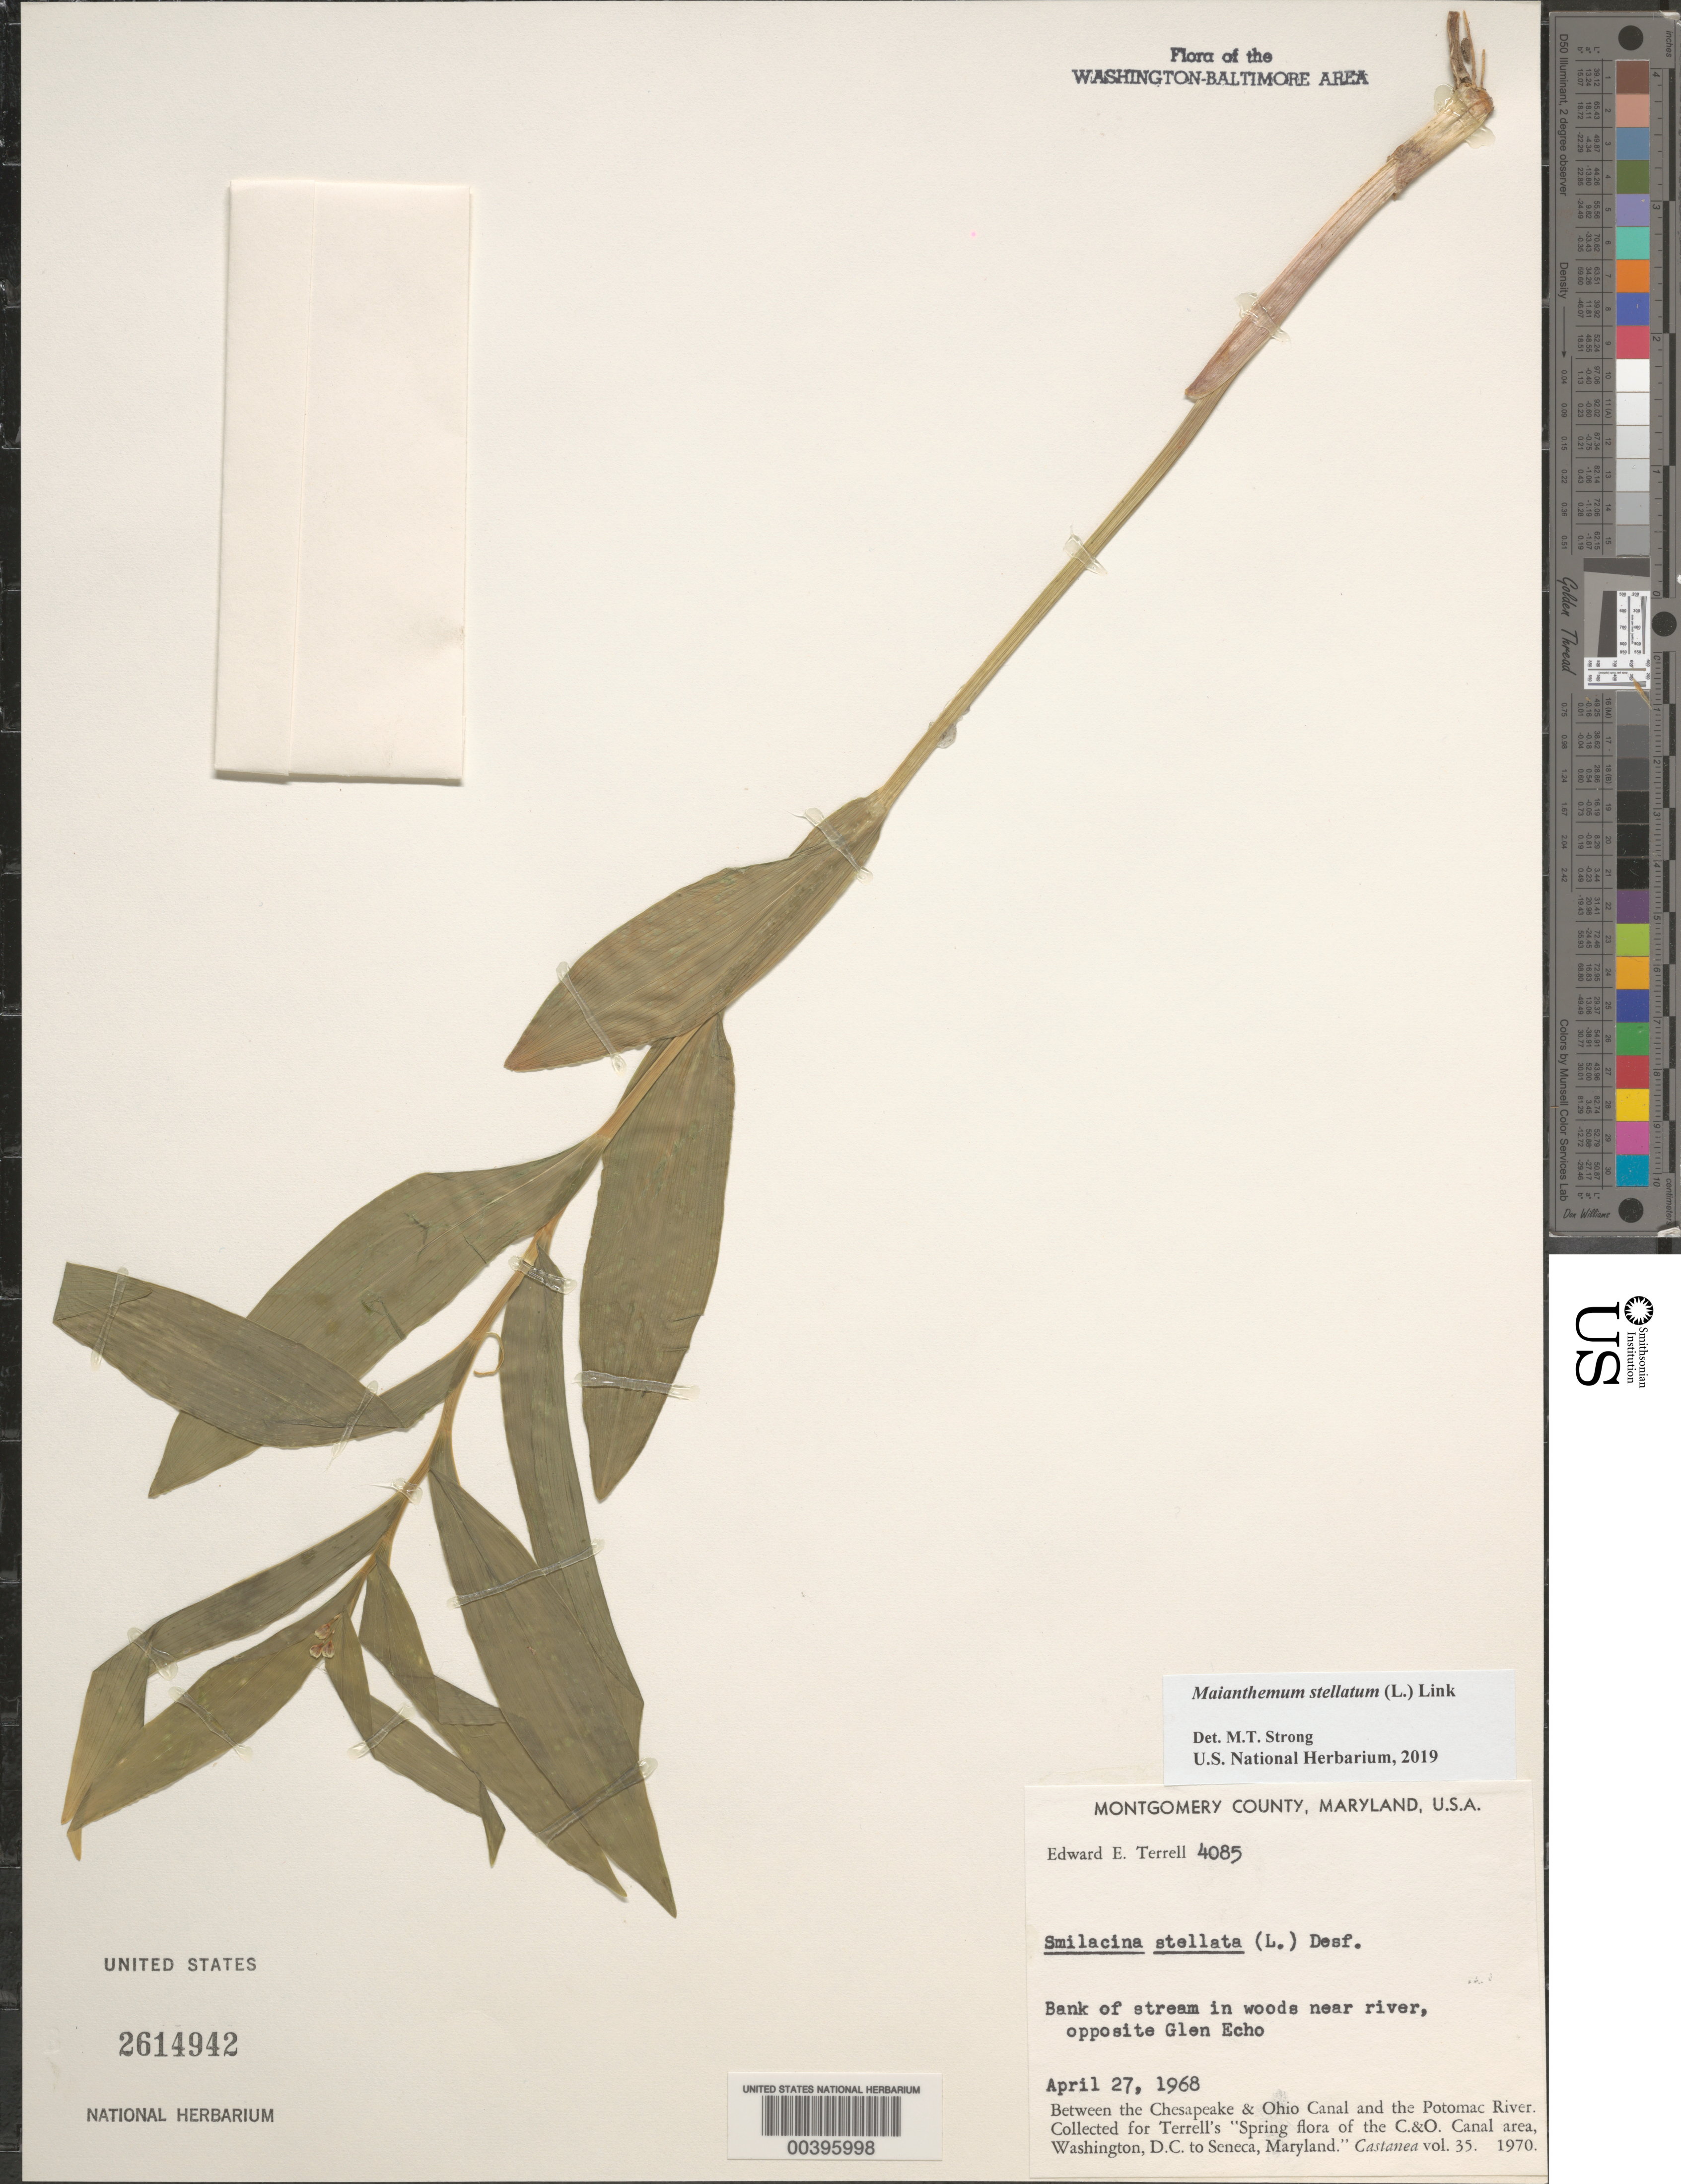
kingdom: Plantae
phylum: Tracheophyta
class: Liliopsida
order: Asparagales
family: Asparagaceae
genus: Maianthemum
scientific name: Maianthemum stellatum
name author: (L.) Link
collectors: E. E. Terrell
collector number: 4085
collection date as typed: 27 Apr 1968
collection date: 1968-04-27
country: United States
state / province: Maryland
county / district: Montgomery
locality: Opposite Glen Echo C. & O. Canal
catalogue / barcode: US 2614942